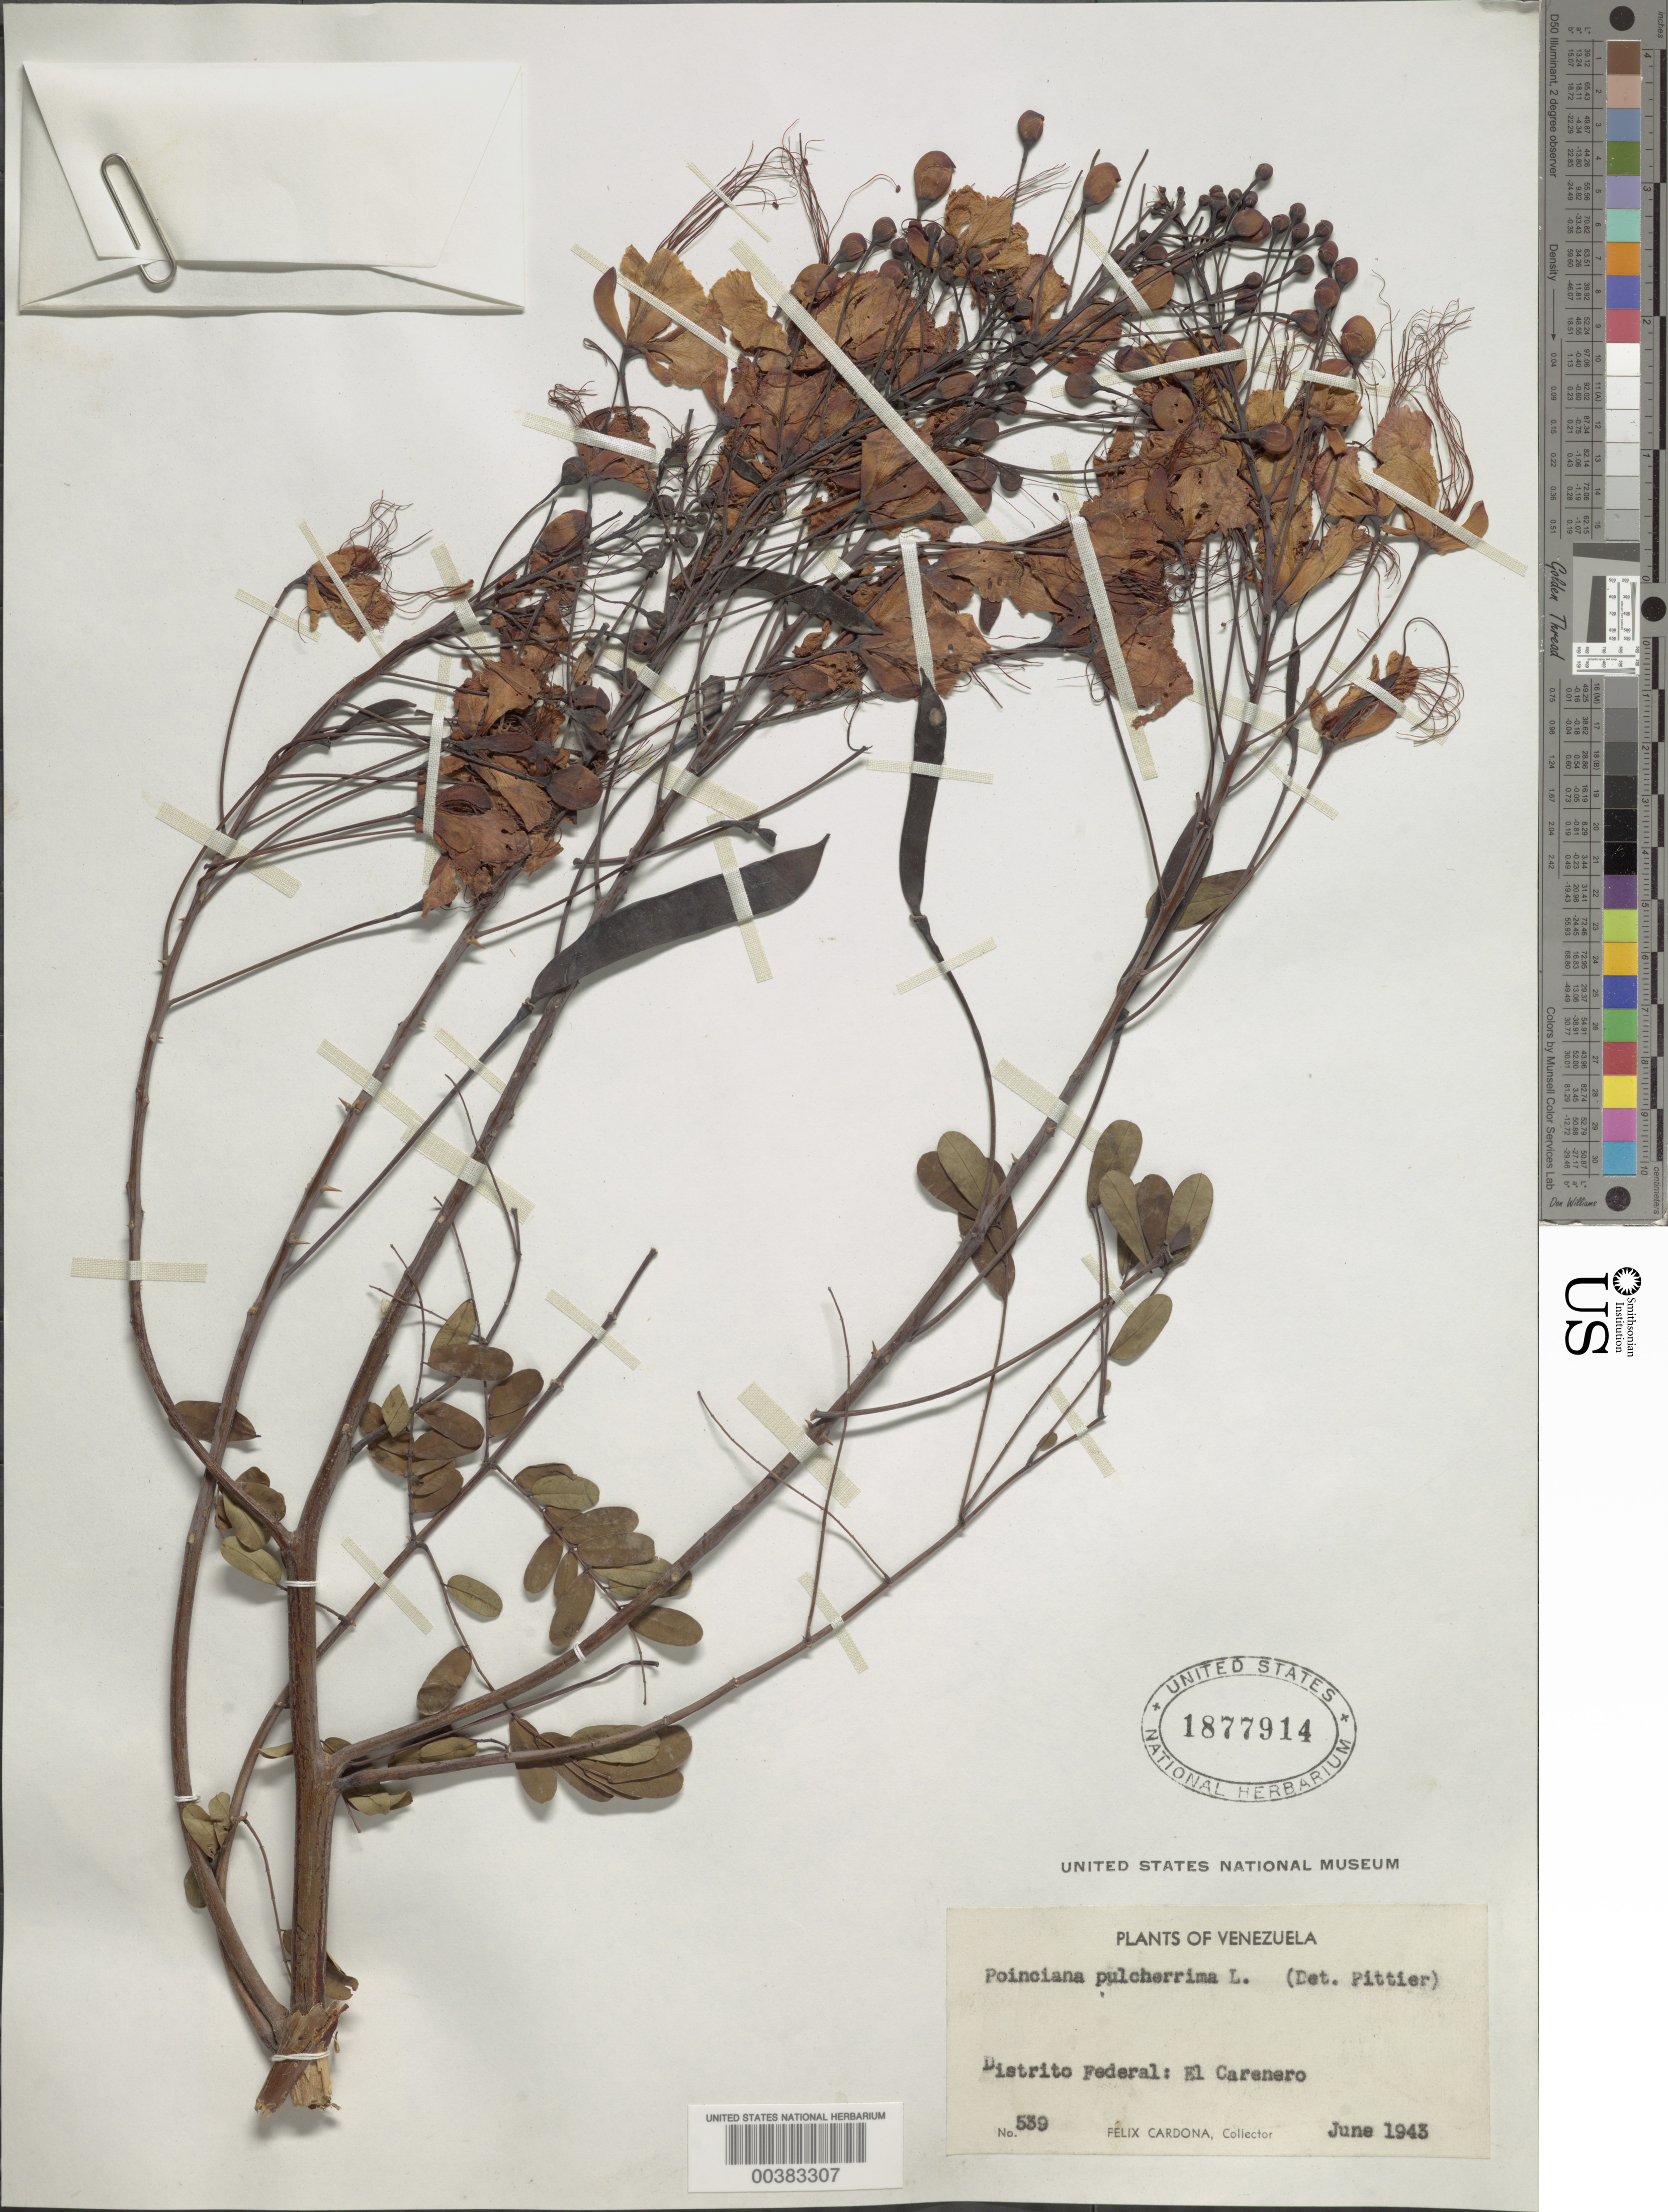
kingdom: Plantae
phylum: Tracheophyta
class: Magnoliopsida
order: Fabales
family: Fabaceae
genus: Caesalpinia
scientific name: Caesalpinia pulcherrima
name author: (L.) Sw.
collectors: F. Cardona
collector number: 539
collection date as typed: Jun 1943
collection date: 1943-06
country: Venezuela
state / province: Distrito Federal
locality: El carenero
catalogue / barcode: US 1877914